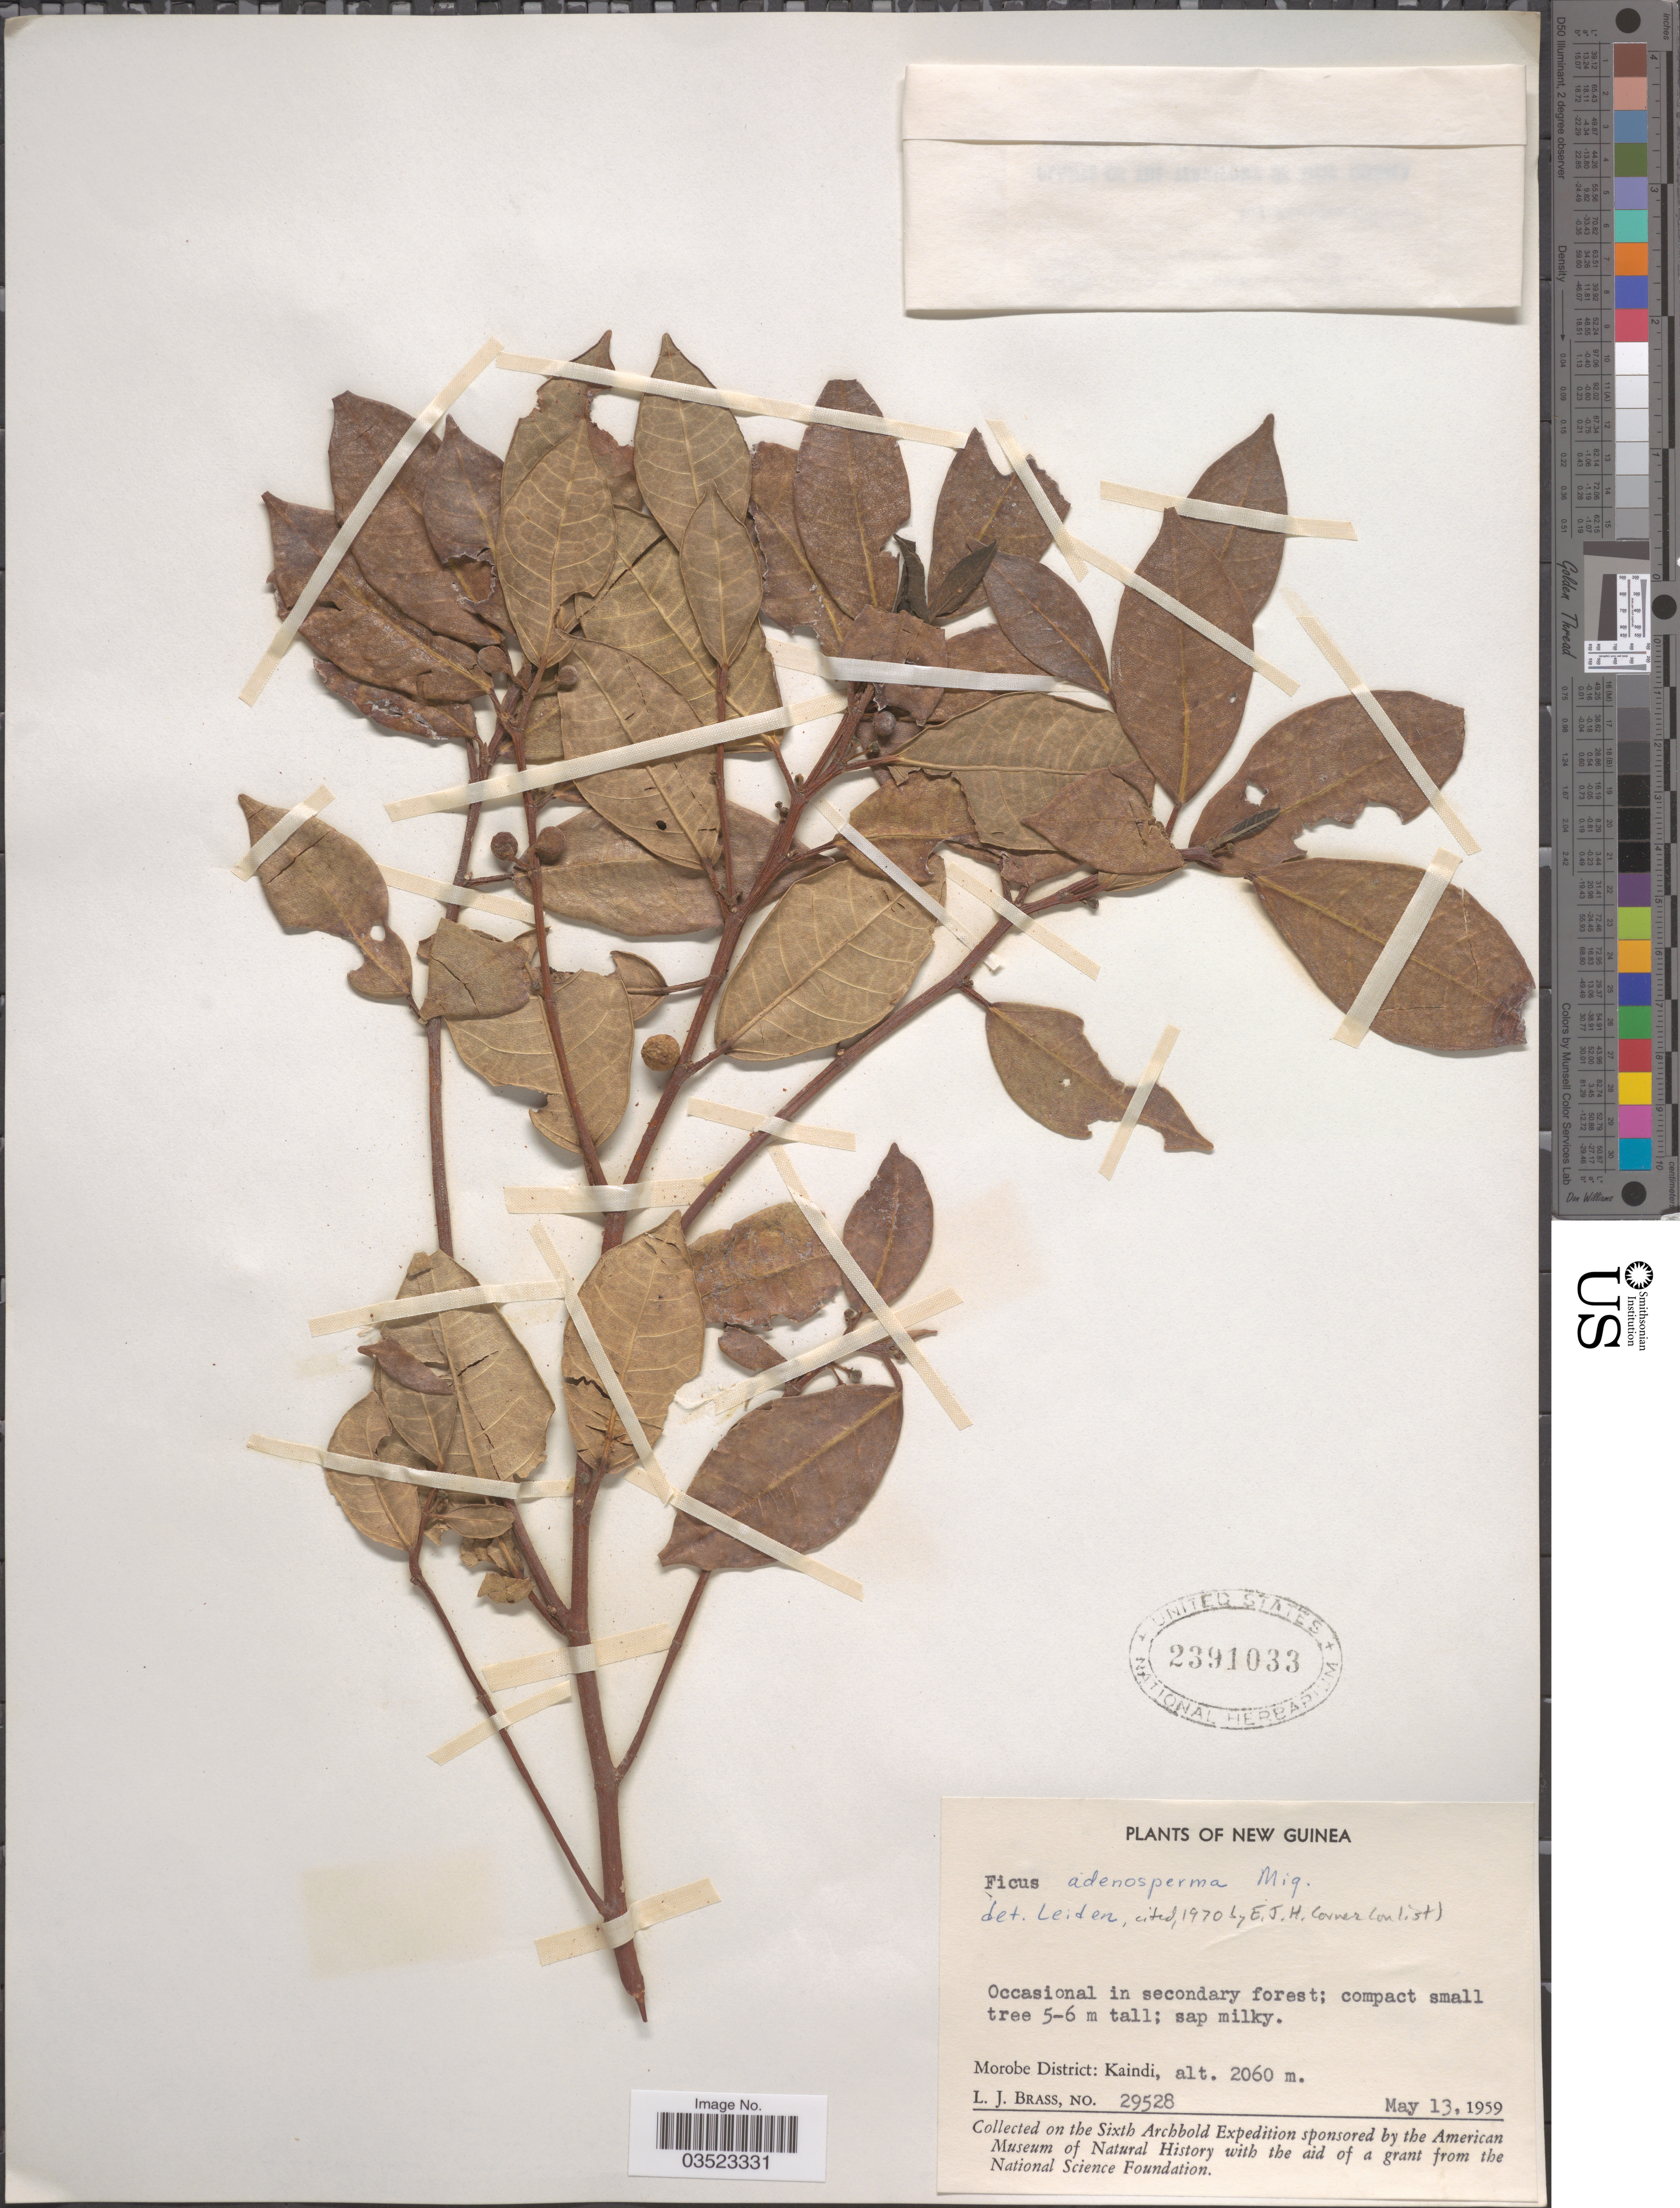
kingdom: Plantae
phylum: Tracheophyta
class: Magnoliopsida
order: Rosales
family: Moraceae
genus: Ficus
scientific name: Ficus adenosperma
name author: Miq.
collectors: L. J. Brass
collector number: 29528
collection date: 1959-05-13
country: Papua New Guinea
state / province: Morobe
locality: New Guinea. Morobe District: Kaindi. The Sixth Archbold Expedition.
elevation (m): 2060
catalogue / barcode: US 2391033